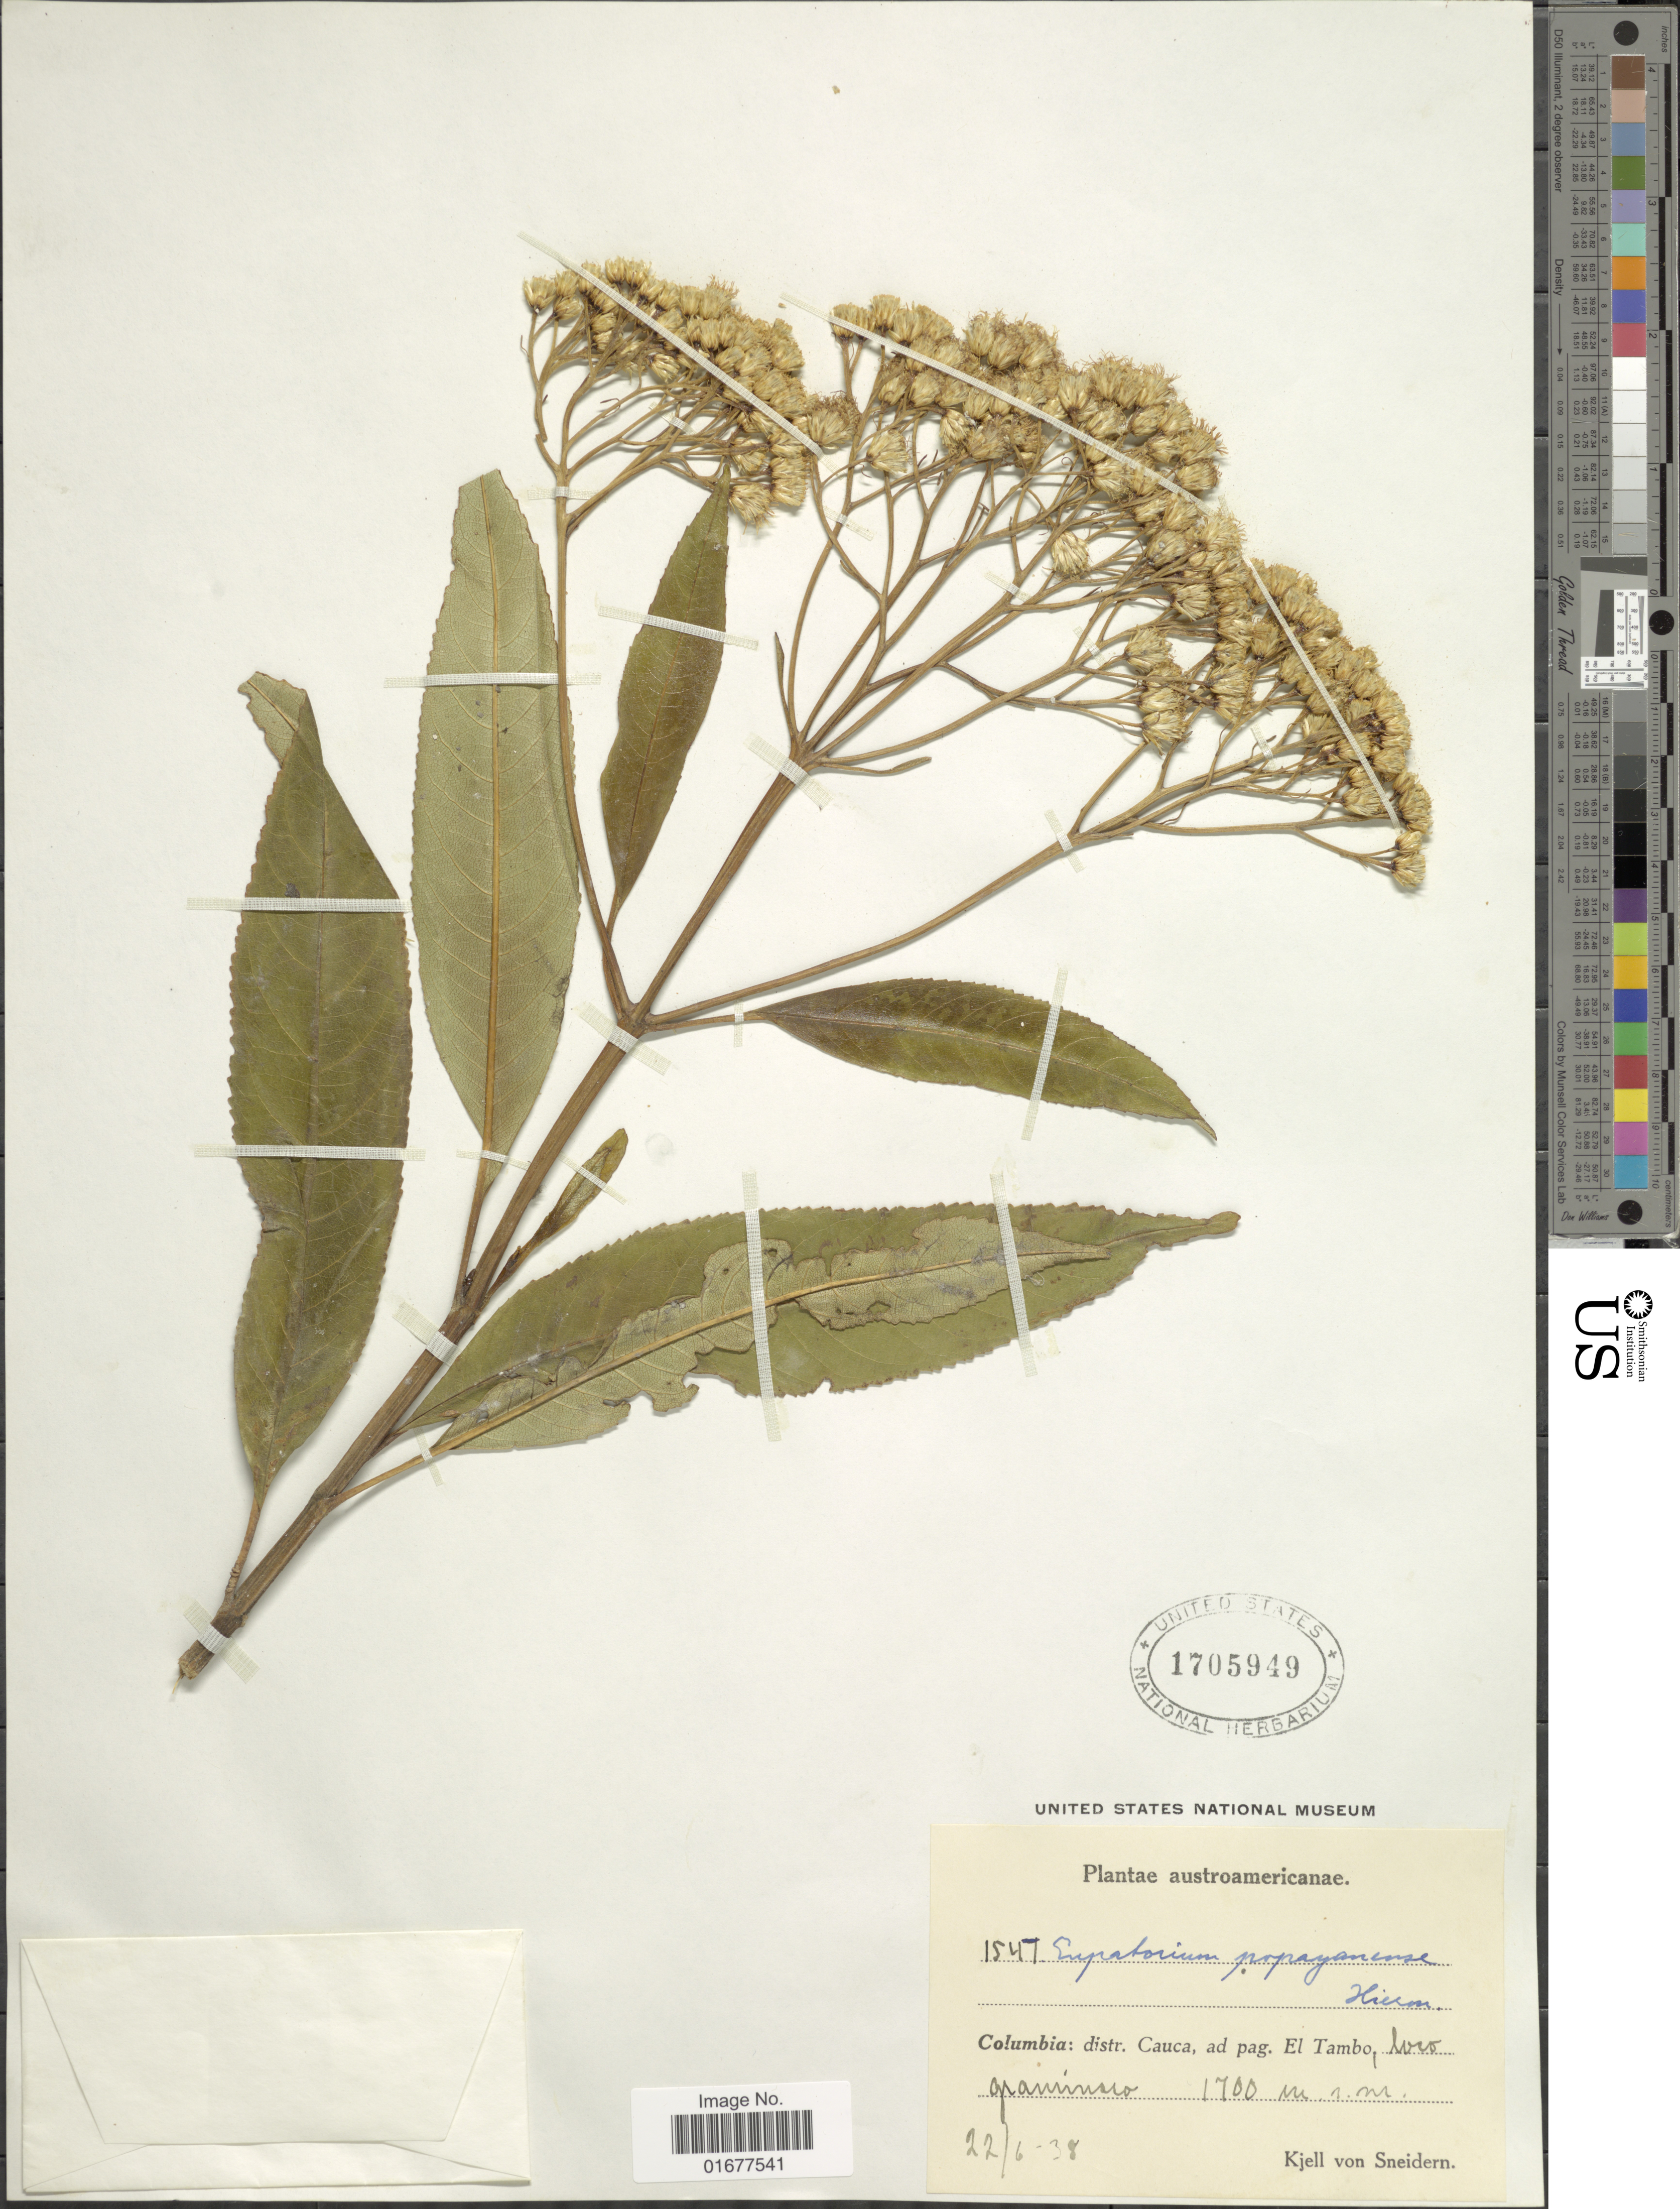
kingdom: Plantae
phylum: Tracheophyta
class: Magnoliopsida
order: Asterales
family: Asteraceae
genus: Ageratina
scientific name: Ageratina popayanensis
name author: (H. Rob.) R.M. King & H. Rob.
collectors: K. von Sneidern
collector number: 1541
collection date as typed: Transcribed d/m/y: 22/6/38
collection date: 1938-06-22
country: Colombia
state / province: Cauca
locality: Ad pag. El Tambo, loro graminano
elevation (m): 1700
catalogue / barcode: US 1705949